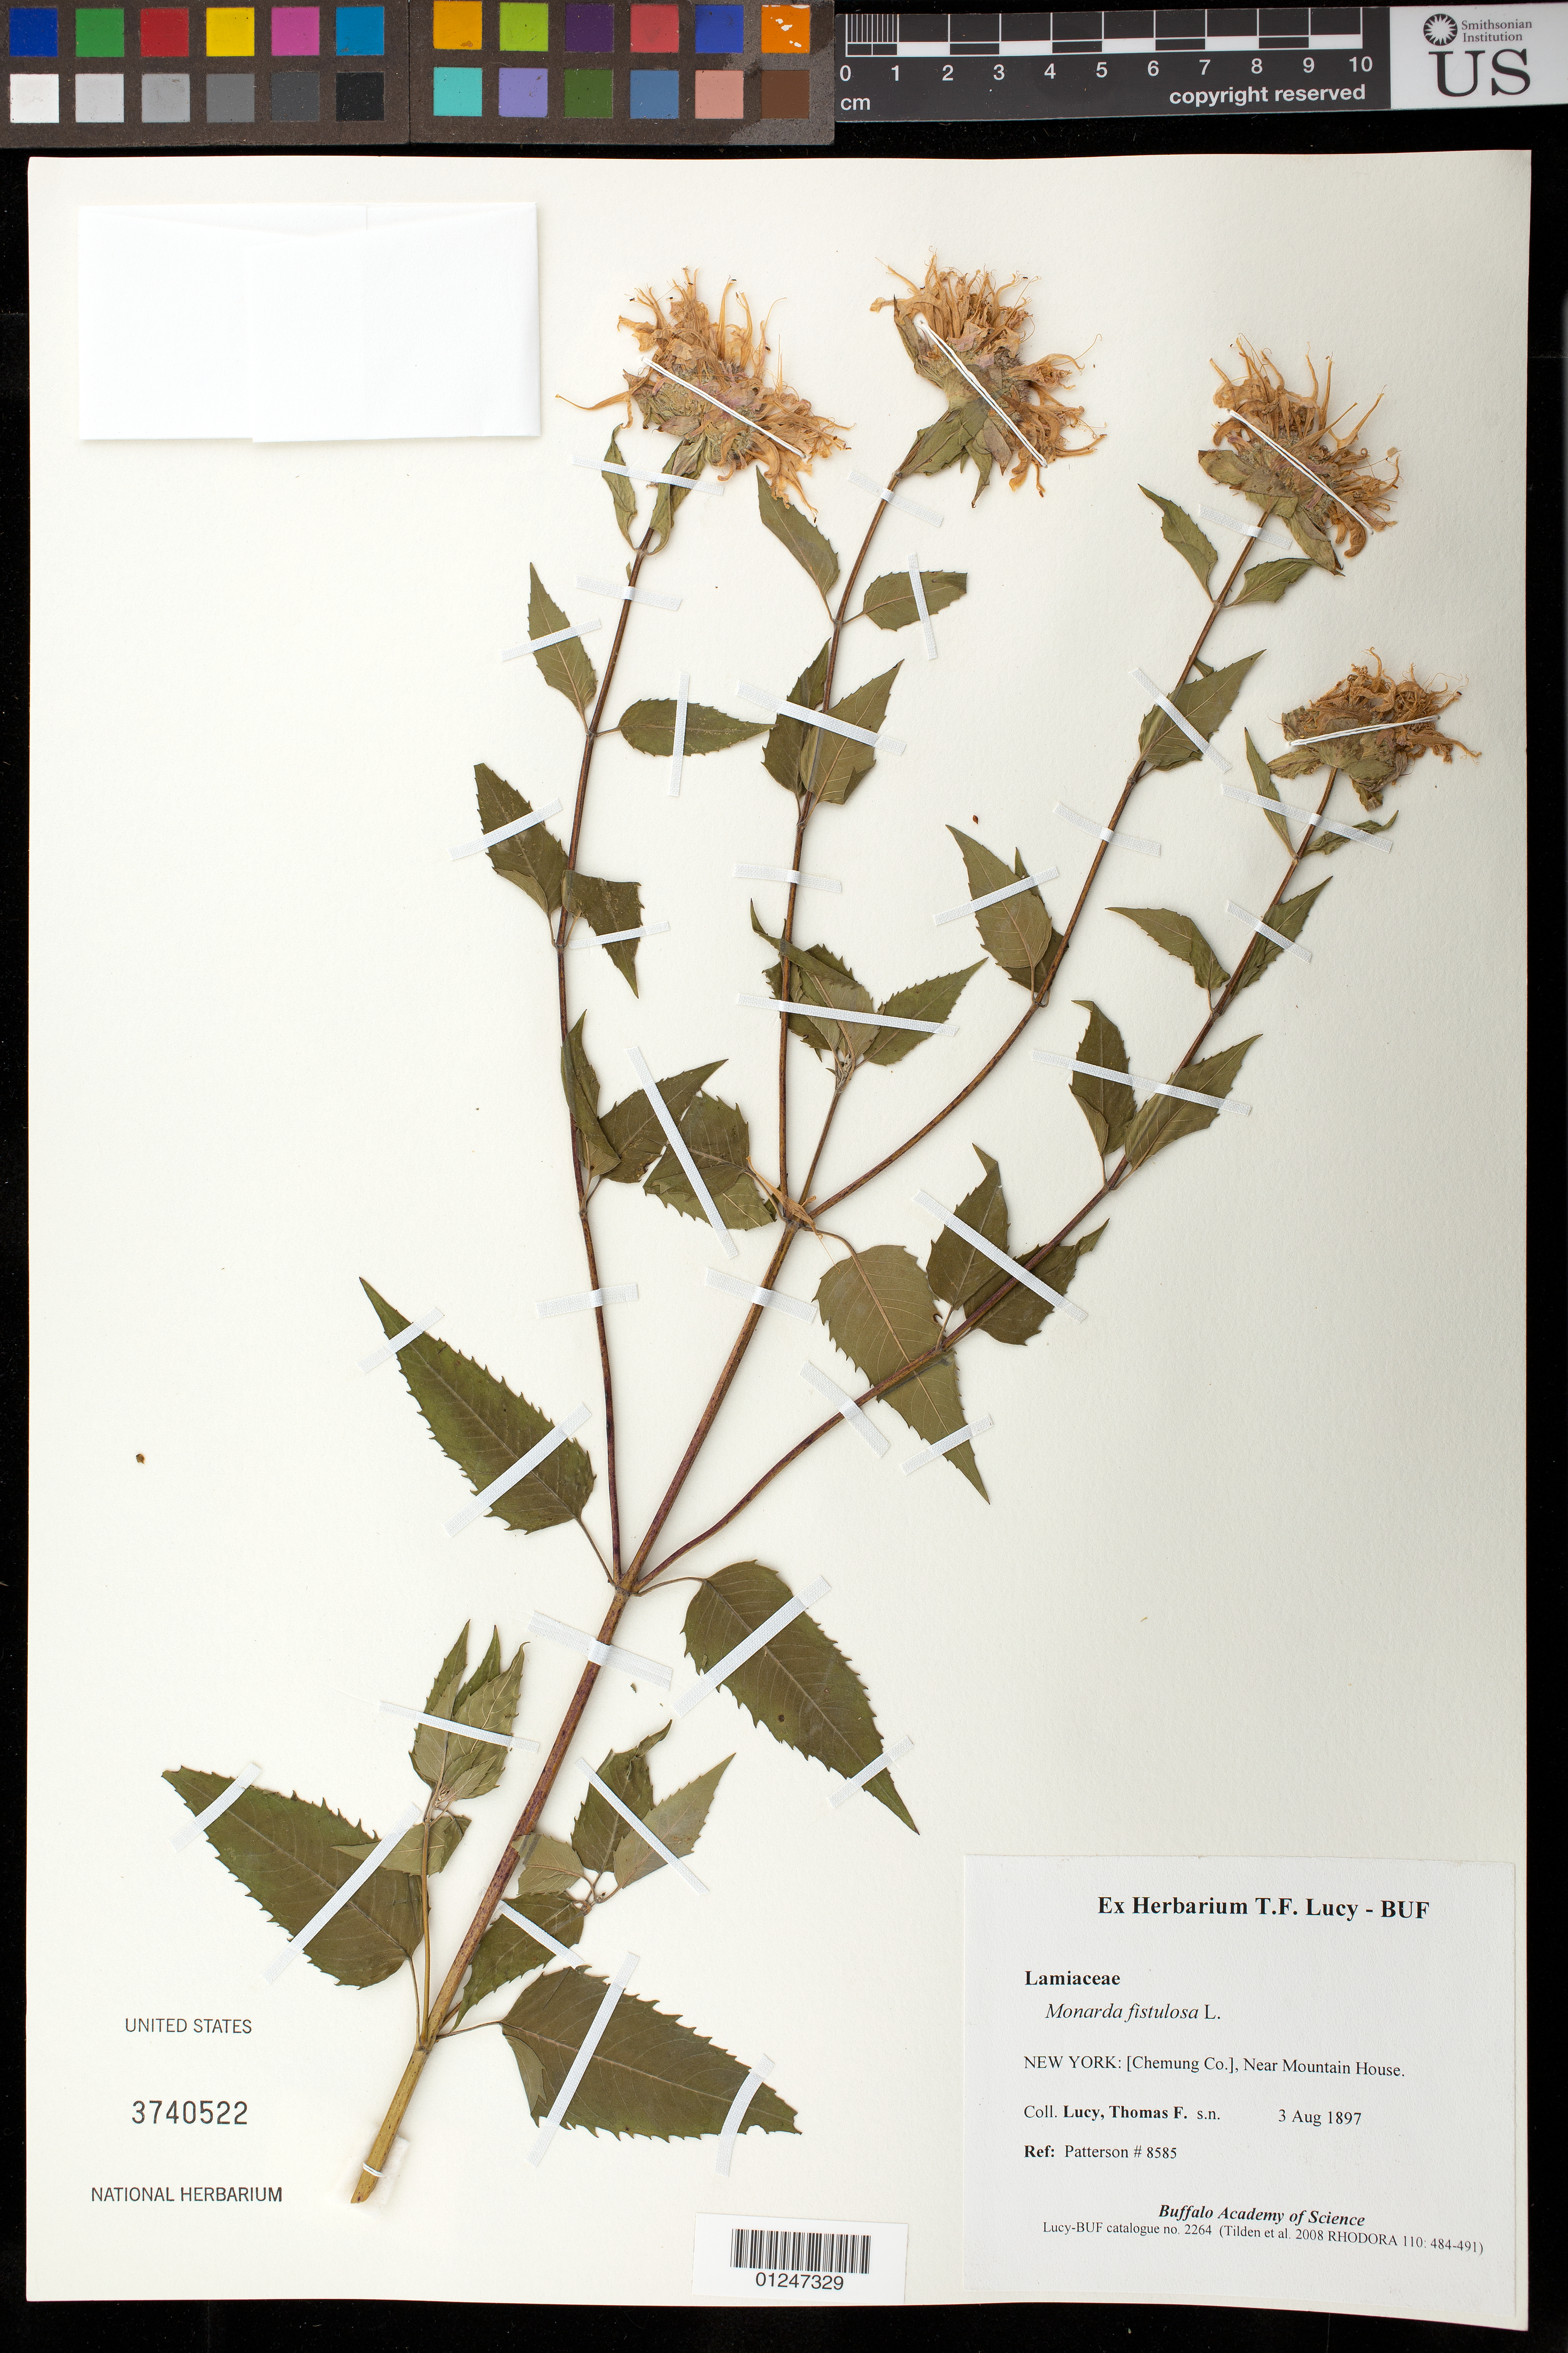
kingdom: Plantae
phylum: Tracheophyta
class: Magnoliopsida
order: Lamiales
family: Lamiaceae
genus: Monarda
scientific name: Monarda fistulosa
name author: L.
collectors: T. Lucy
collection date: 1897-08-03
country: United States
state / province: New York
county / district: Chemung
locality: Near Mountain House.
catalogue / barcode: US 3740522